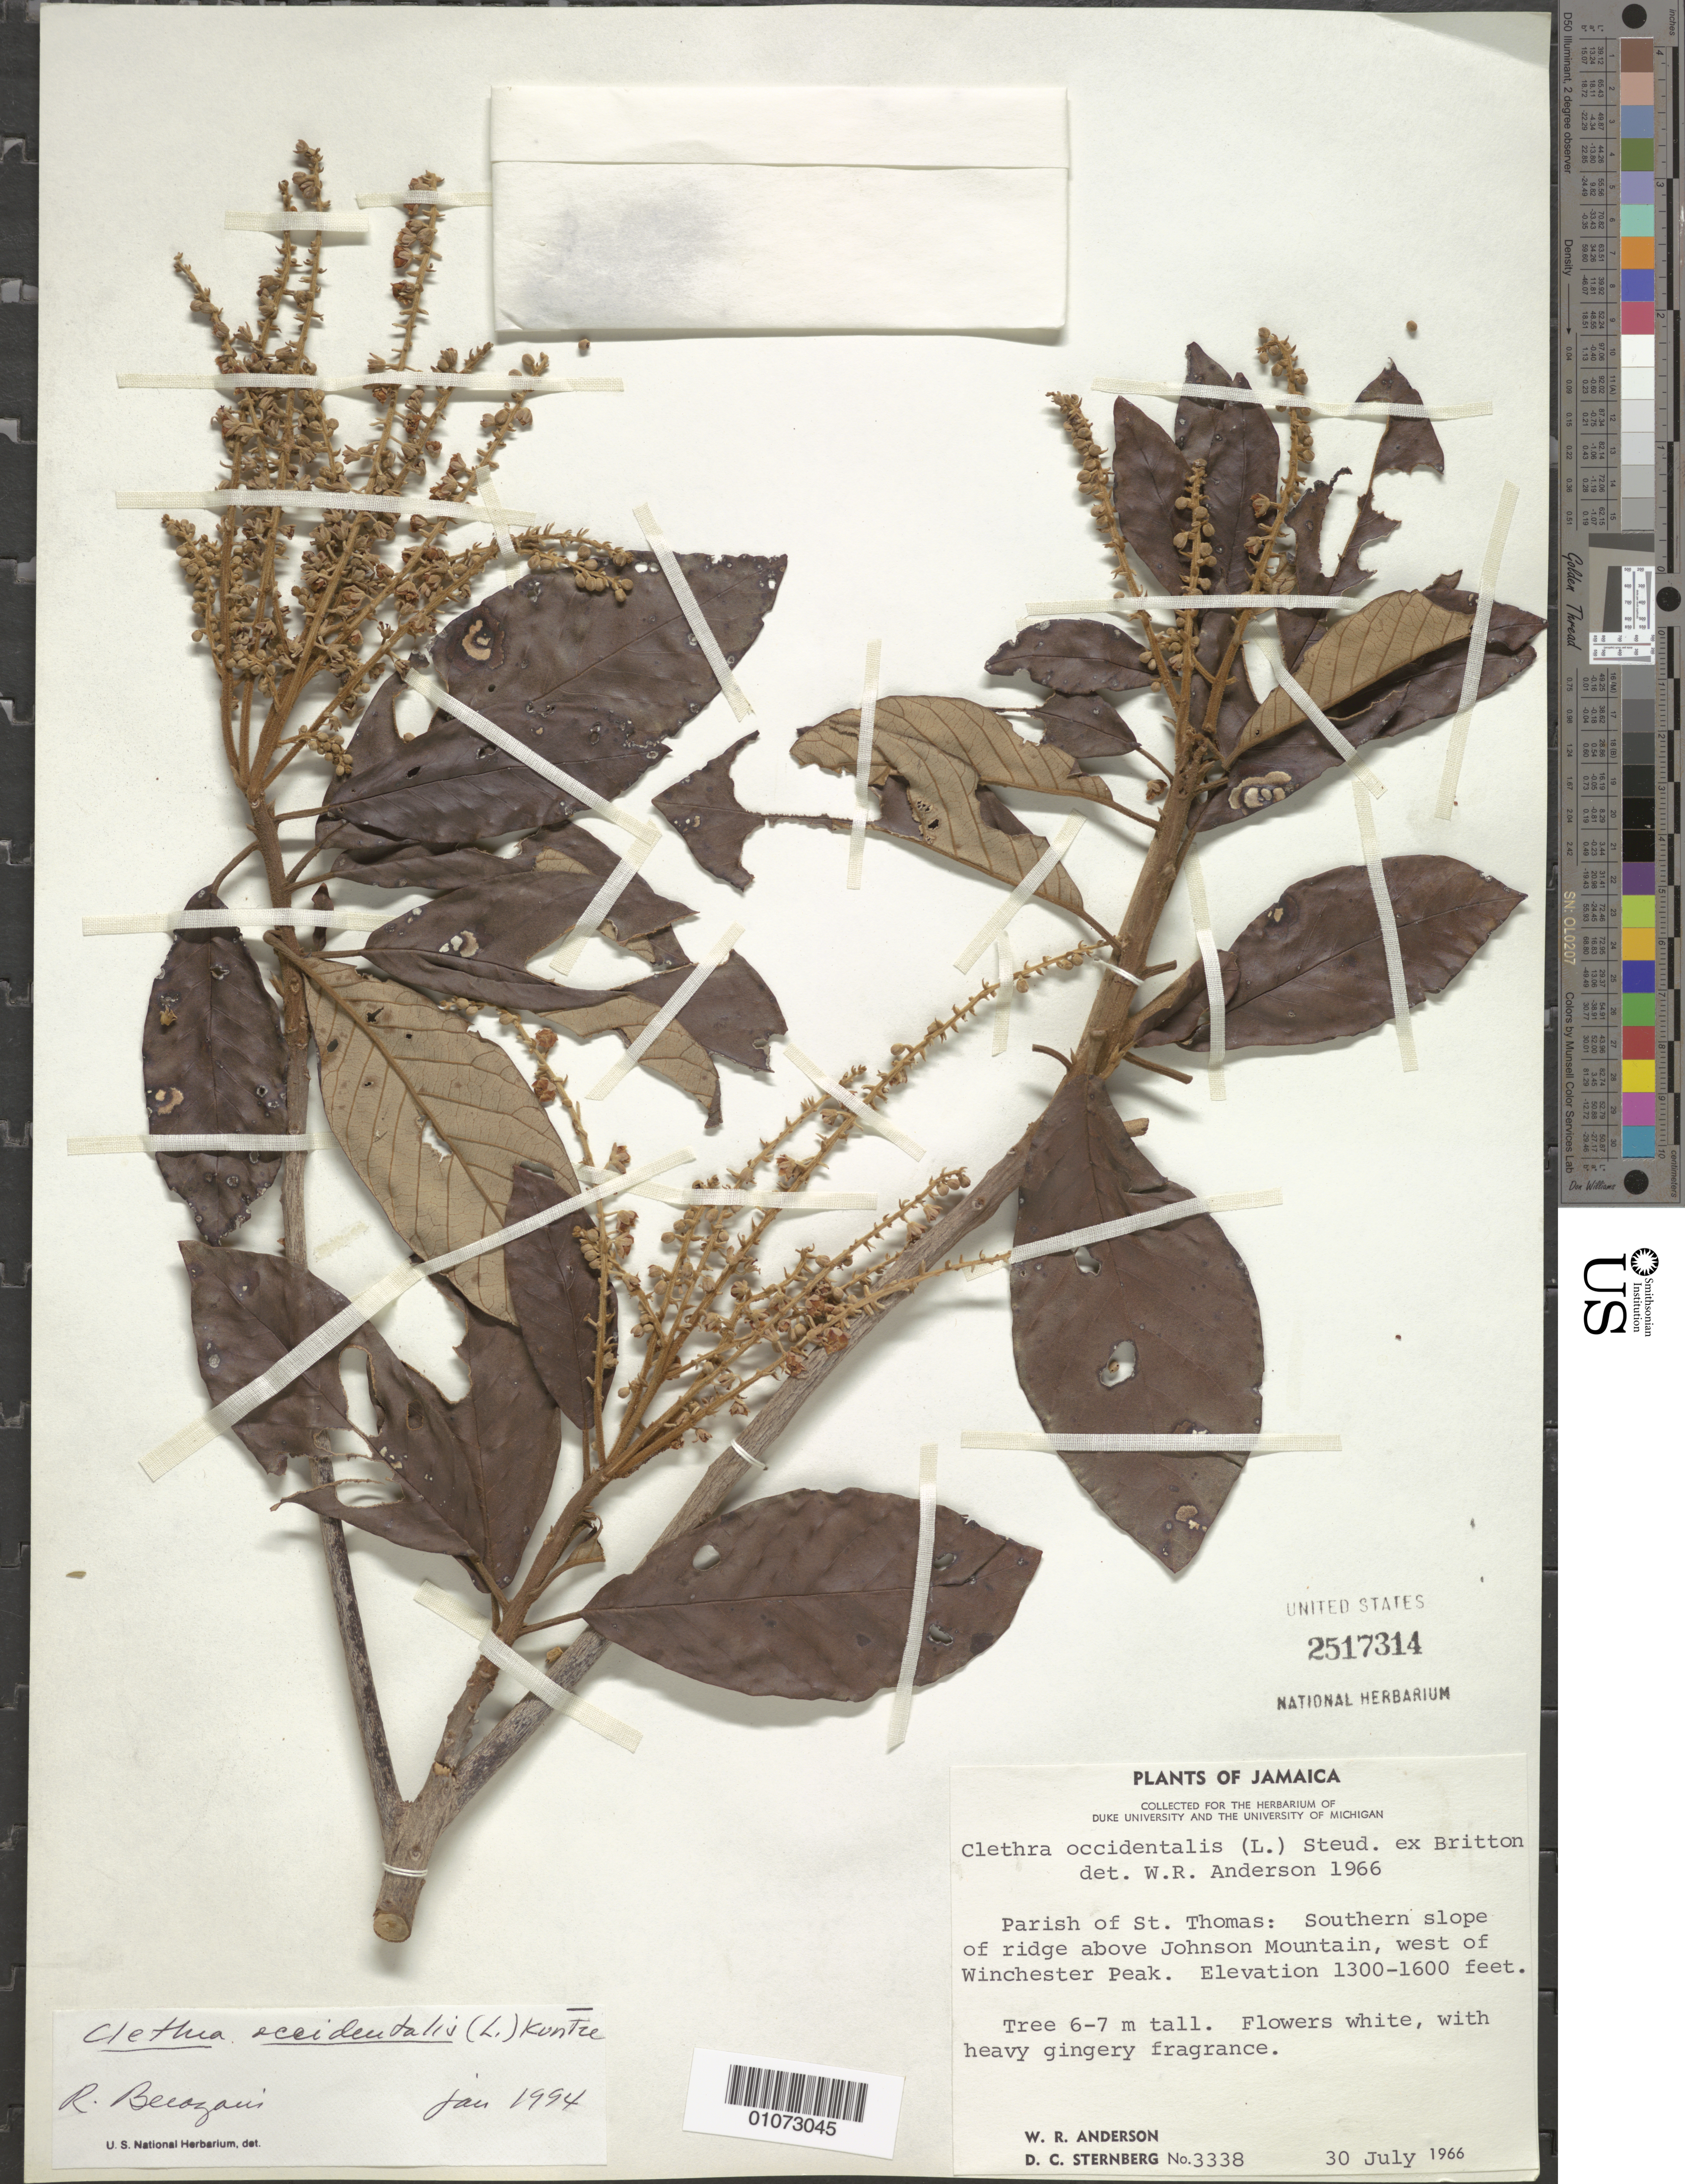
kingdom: Plantae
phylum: Tracheophyta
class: Magnoliopsida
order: Ericales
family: Clethraceae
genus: Clethra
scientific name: Clethra occidentalis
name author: (L.) Kuntze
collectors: W. R. Anderson & D. Sternberg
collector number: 3338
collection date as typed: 30 Jul 1966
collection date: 1966-07-30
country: Jamaica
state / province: Saint Thomas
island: Jamaica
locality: Southern slope of ridge above Johnson Mountain, west of Winchester peak.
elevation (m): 396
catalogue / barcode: US 2517314